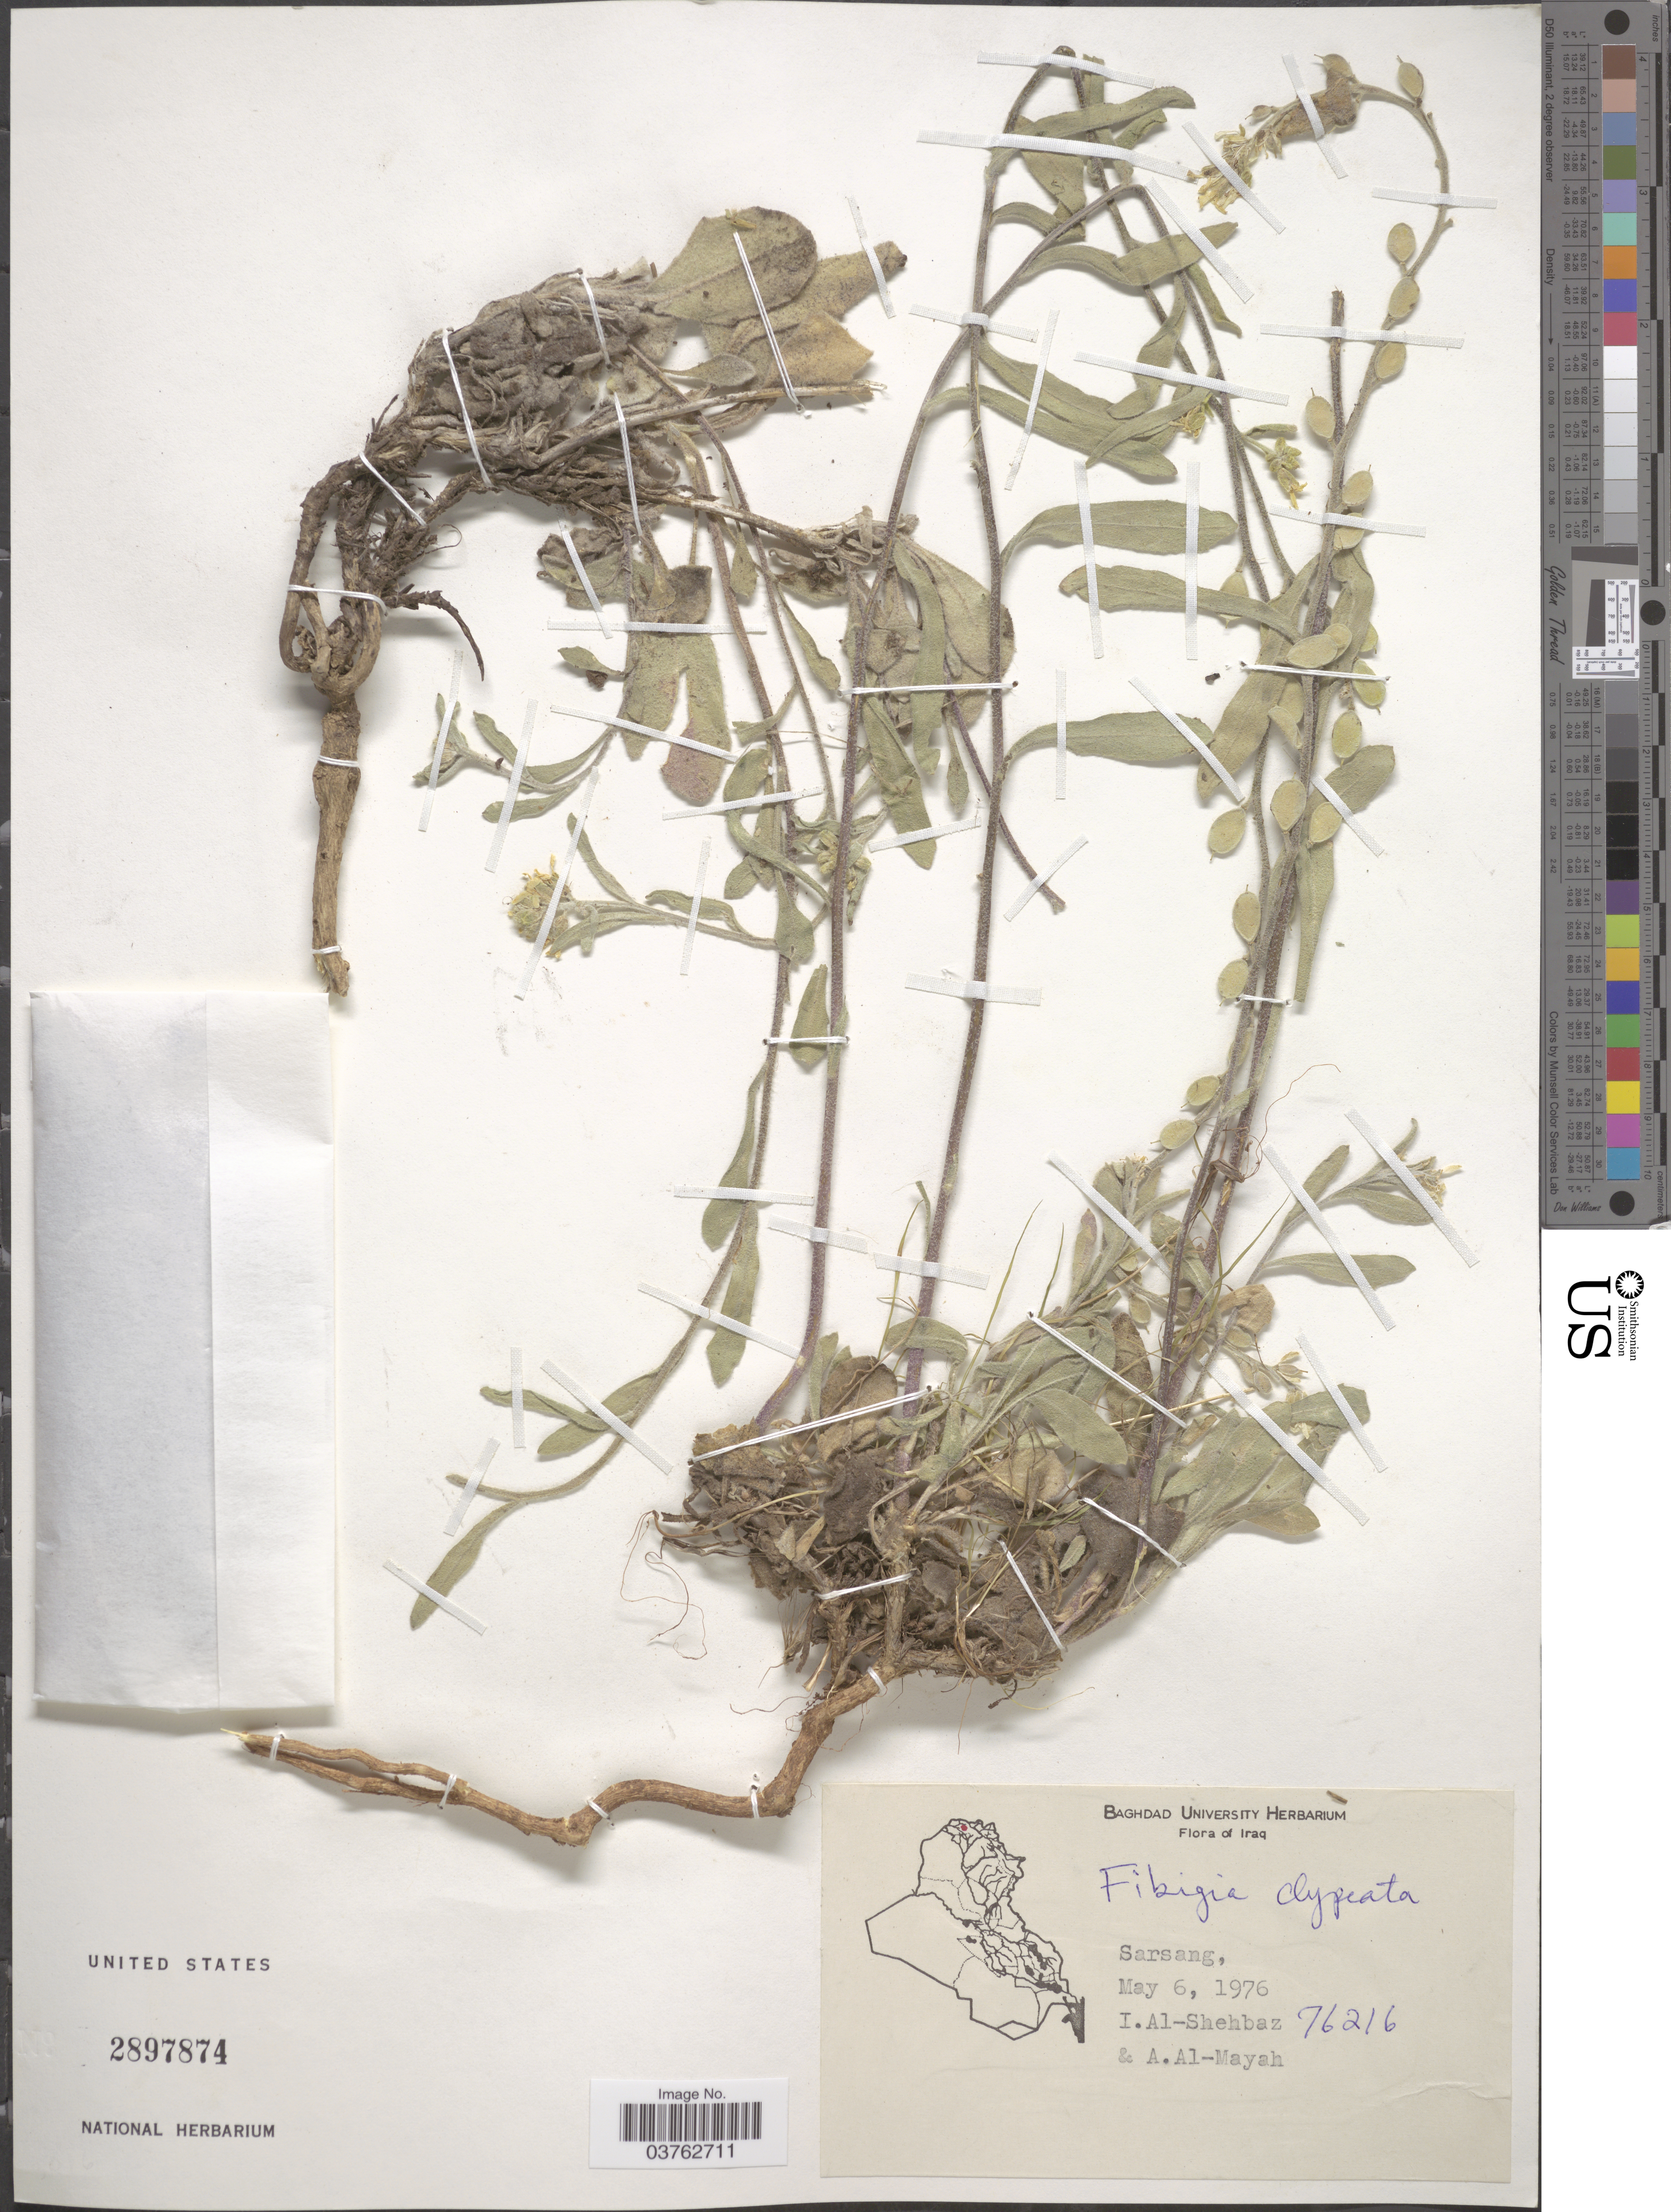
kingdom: Plantae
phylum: Tracheophyta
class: Magnoliopsida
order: Brassicales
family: Brassicaceae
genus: Fibigia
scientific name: Fibigia clypeata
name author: (L.) Medik.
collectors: I. Al-Shehbaz & A. Al-Mayah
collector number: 76216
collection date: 1976-05-06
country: Iraq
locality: Sarsang.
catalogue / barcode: US 2897874